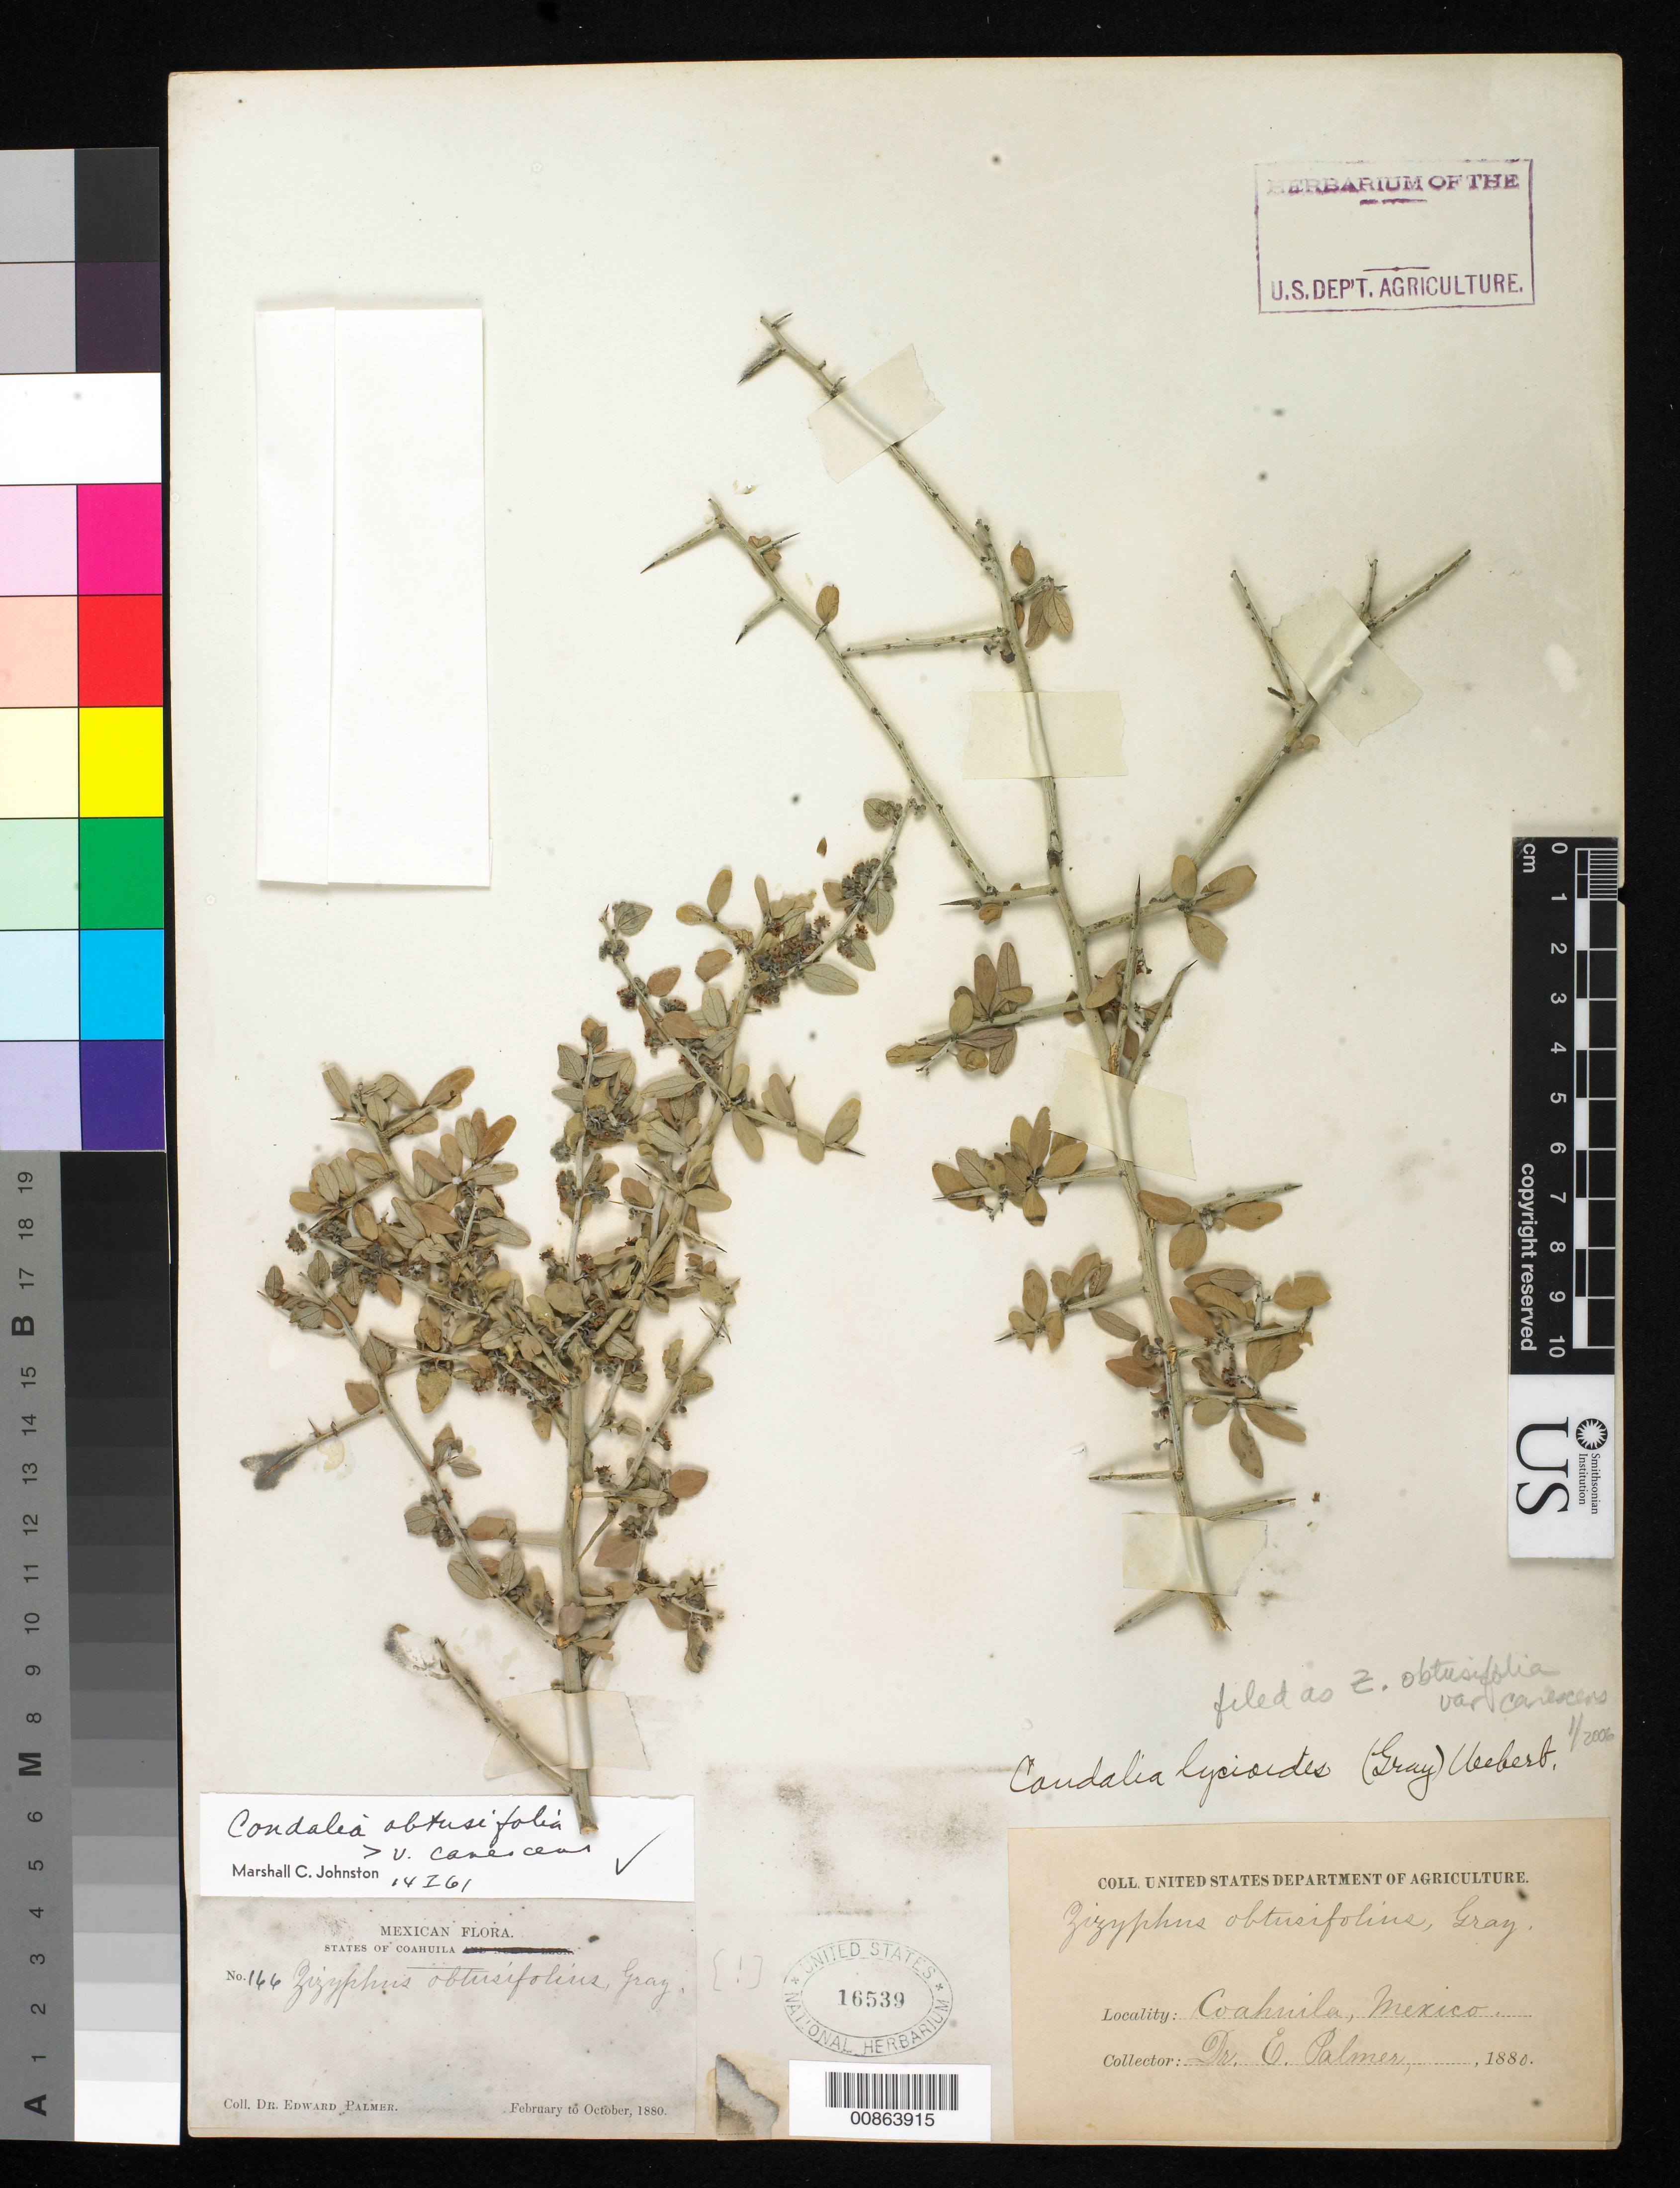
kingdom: Plantae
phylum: Tracheophyta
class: Magnoliopsida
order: Rosales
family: Rhamnaceae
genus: Sarcomphalus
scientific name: Sarcomphalus obtusifolius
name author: (Hook. ex Torr. & A. Gray) Hauenschild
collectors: E. Palmer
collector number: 166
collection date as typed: Feb 1880 to -- Oct 1880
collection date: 1880-02/1880-10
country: Mexico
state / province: Coahuila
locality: Coahuila.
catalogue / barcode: US 16539